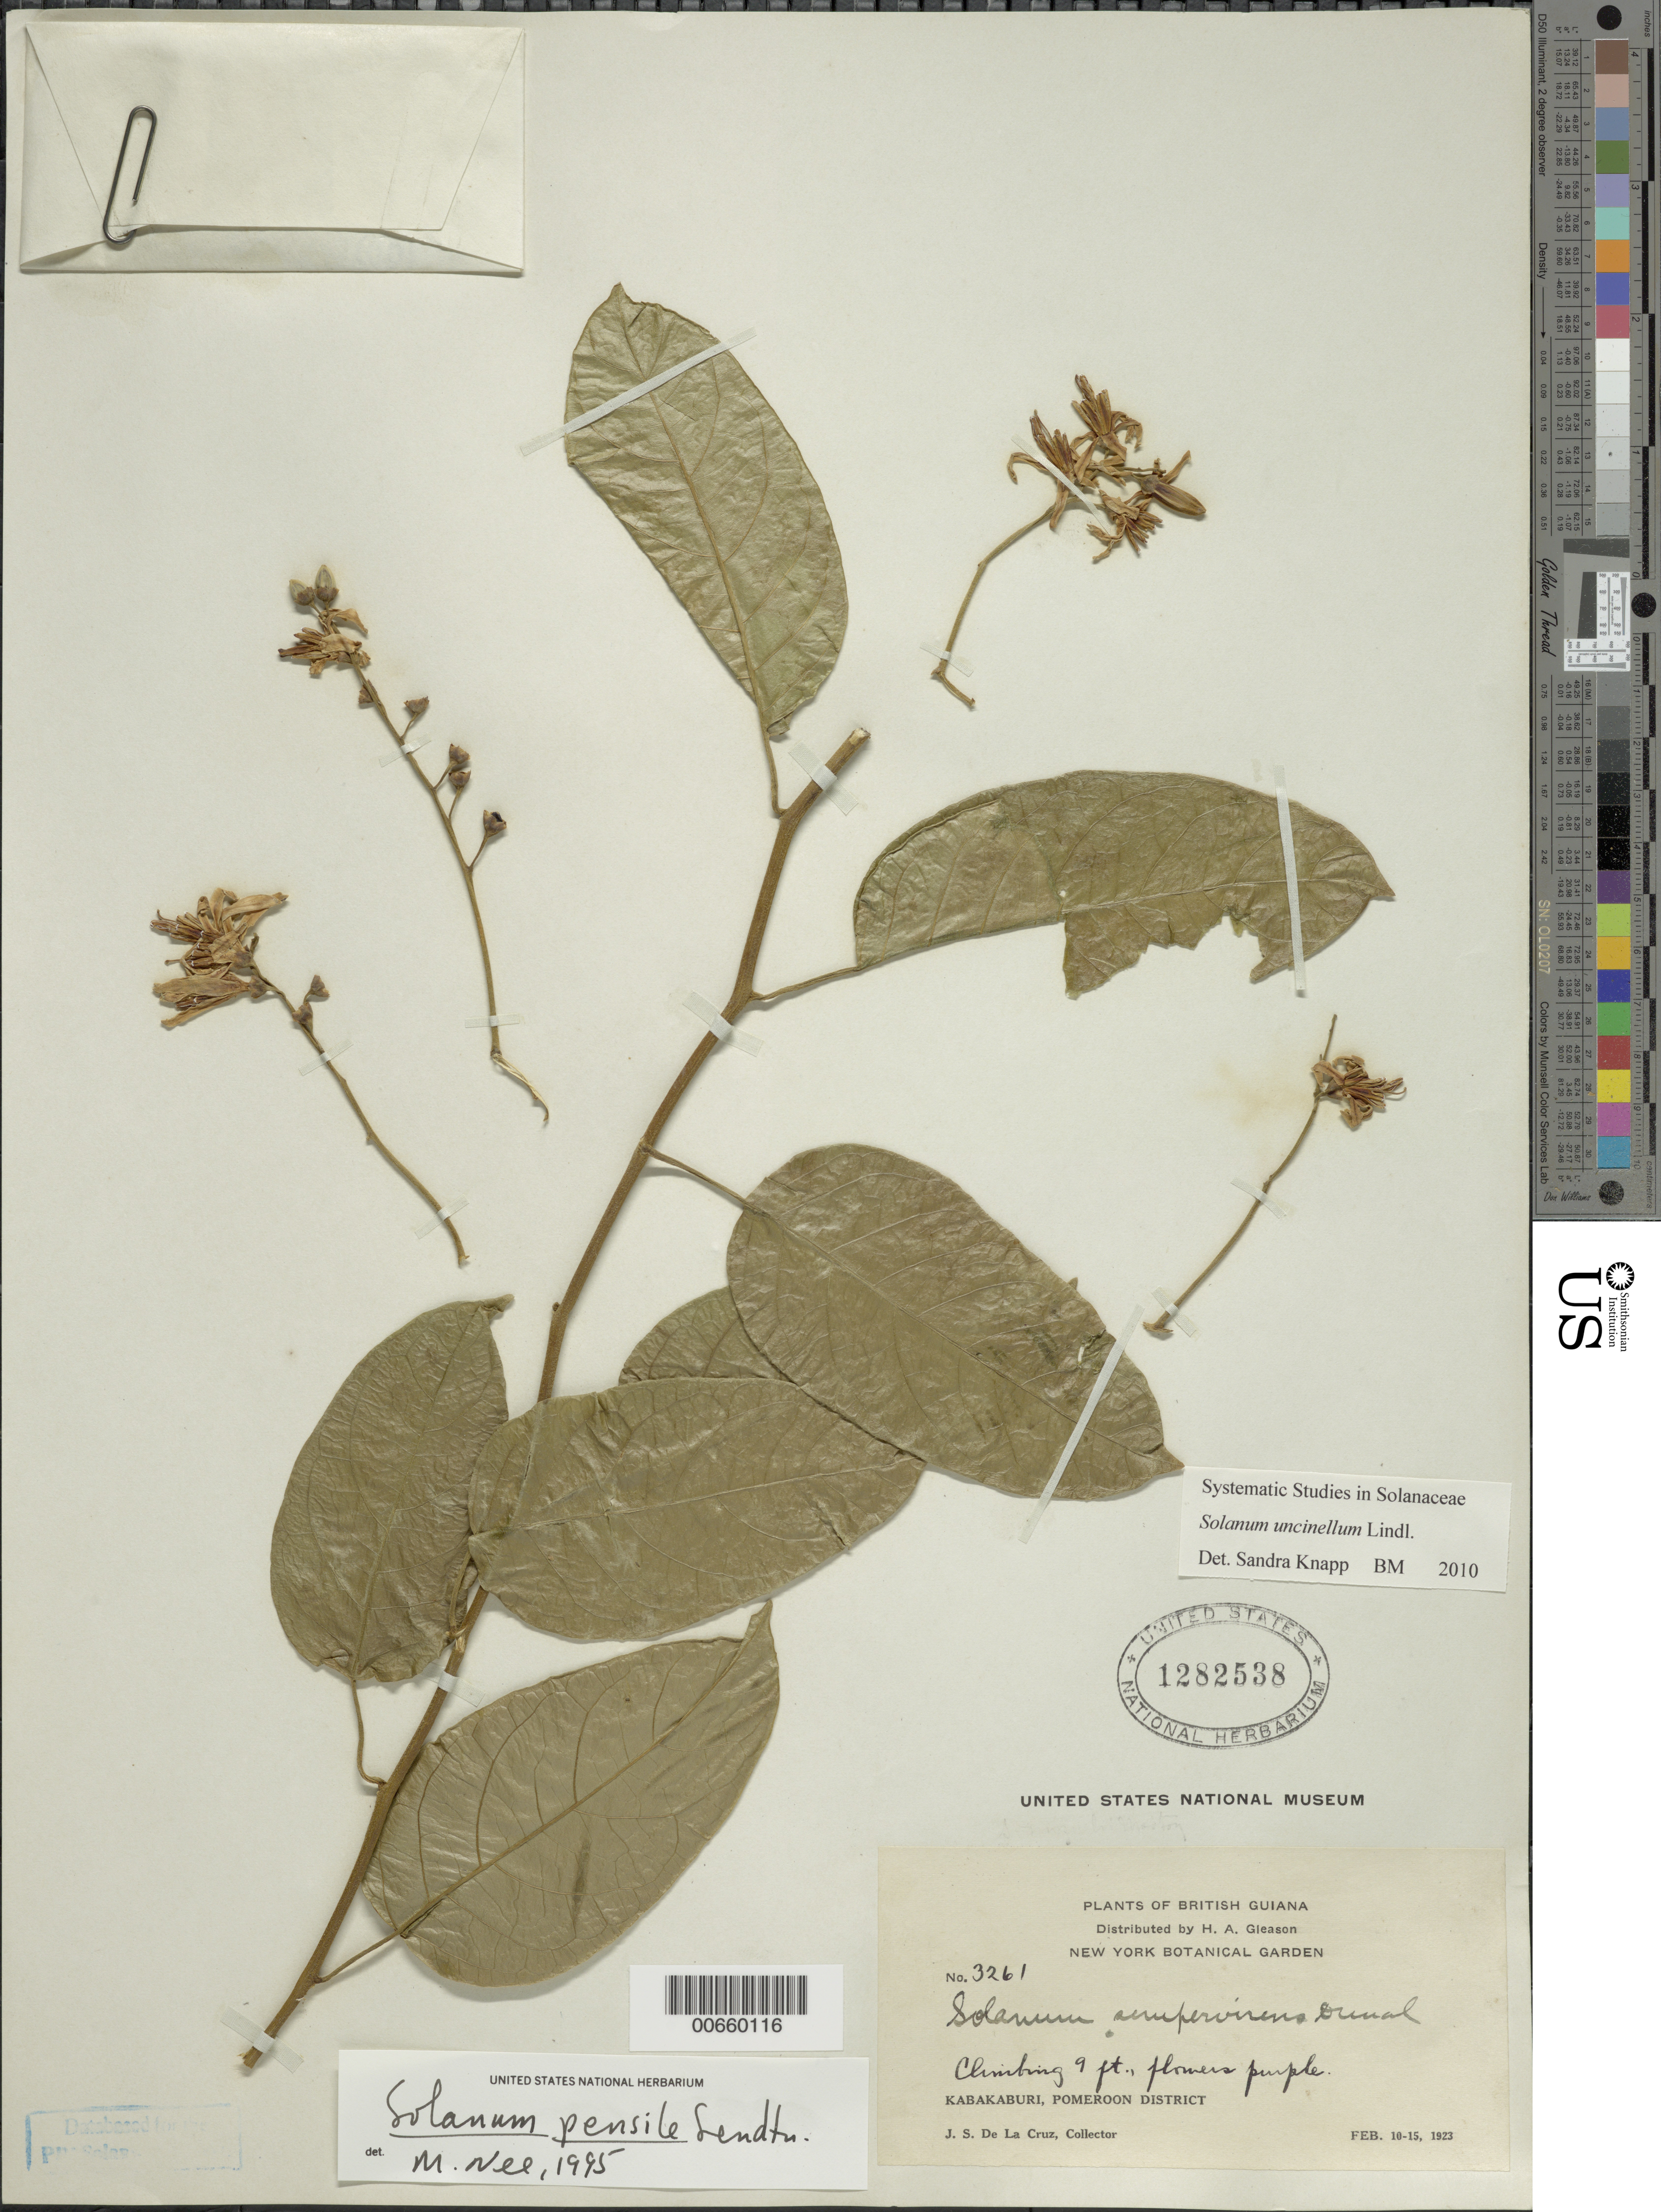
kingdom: Plantae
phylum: Tracheophyta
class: Magnoliopsida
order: Solanales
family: Solanaceae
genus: Solanum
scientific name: Solanum uncinellum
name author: Lindl.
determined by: Knapp, S. D.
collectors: J. S. de la Cruz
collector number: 3261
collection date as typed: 2 Feb 1923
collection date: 1923-02-02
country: Guyana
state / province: Pomeroon-Supenaam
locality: Kabakaburi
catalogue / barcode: US 1282538